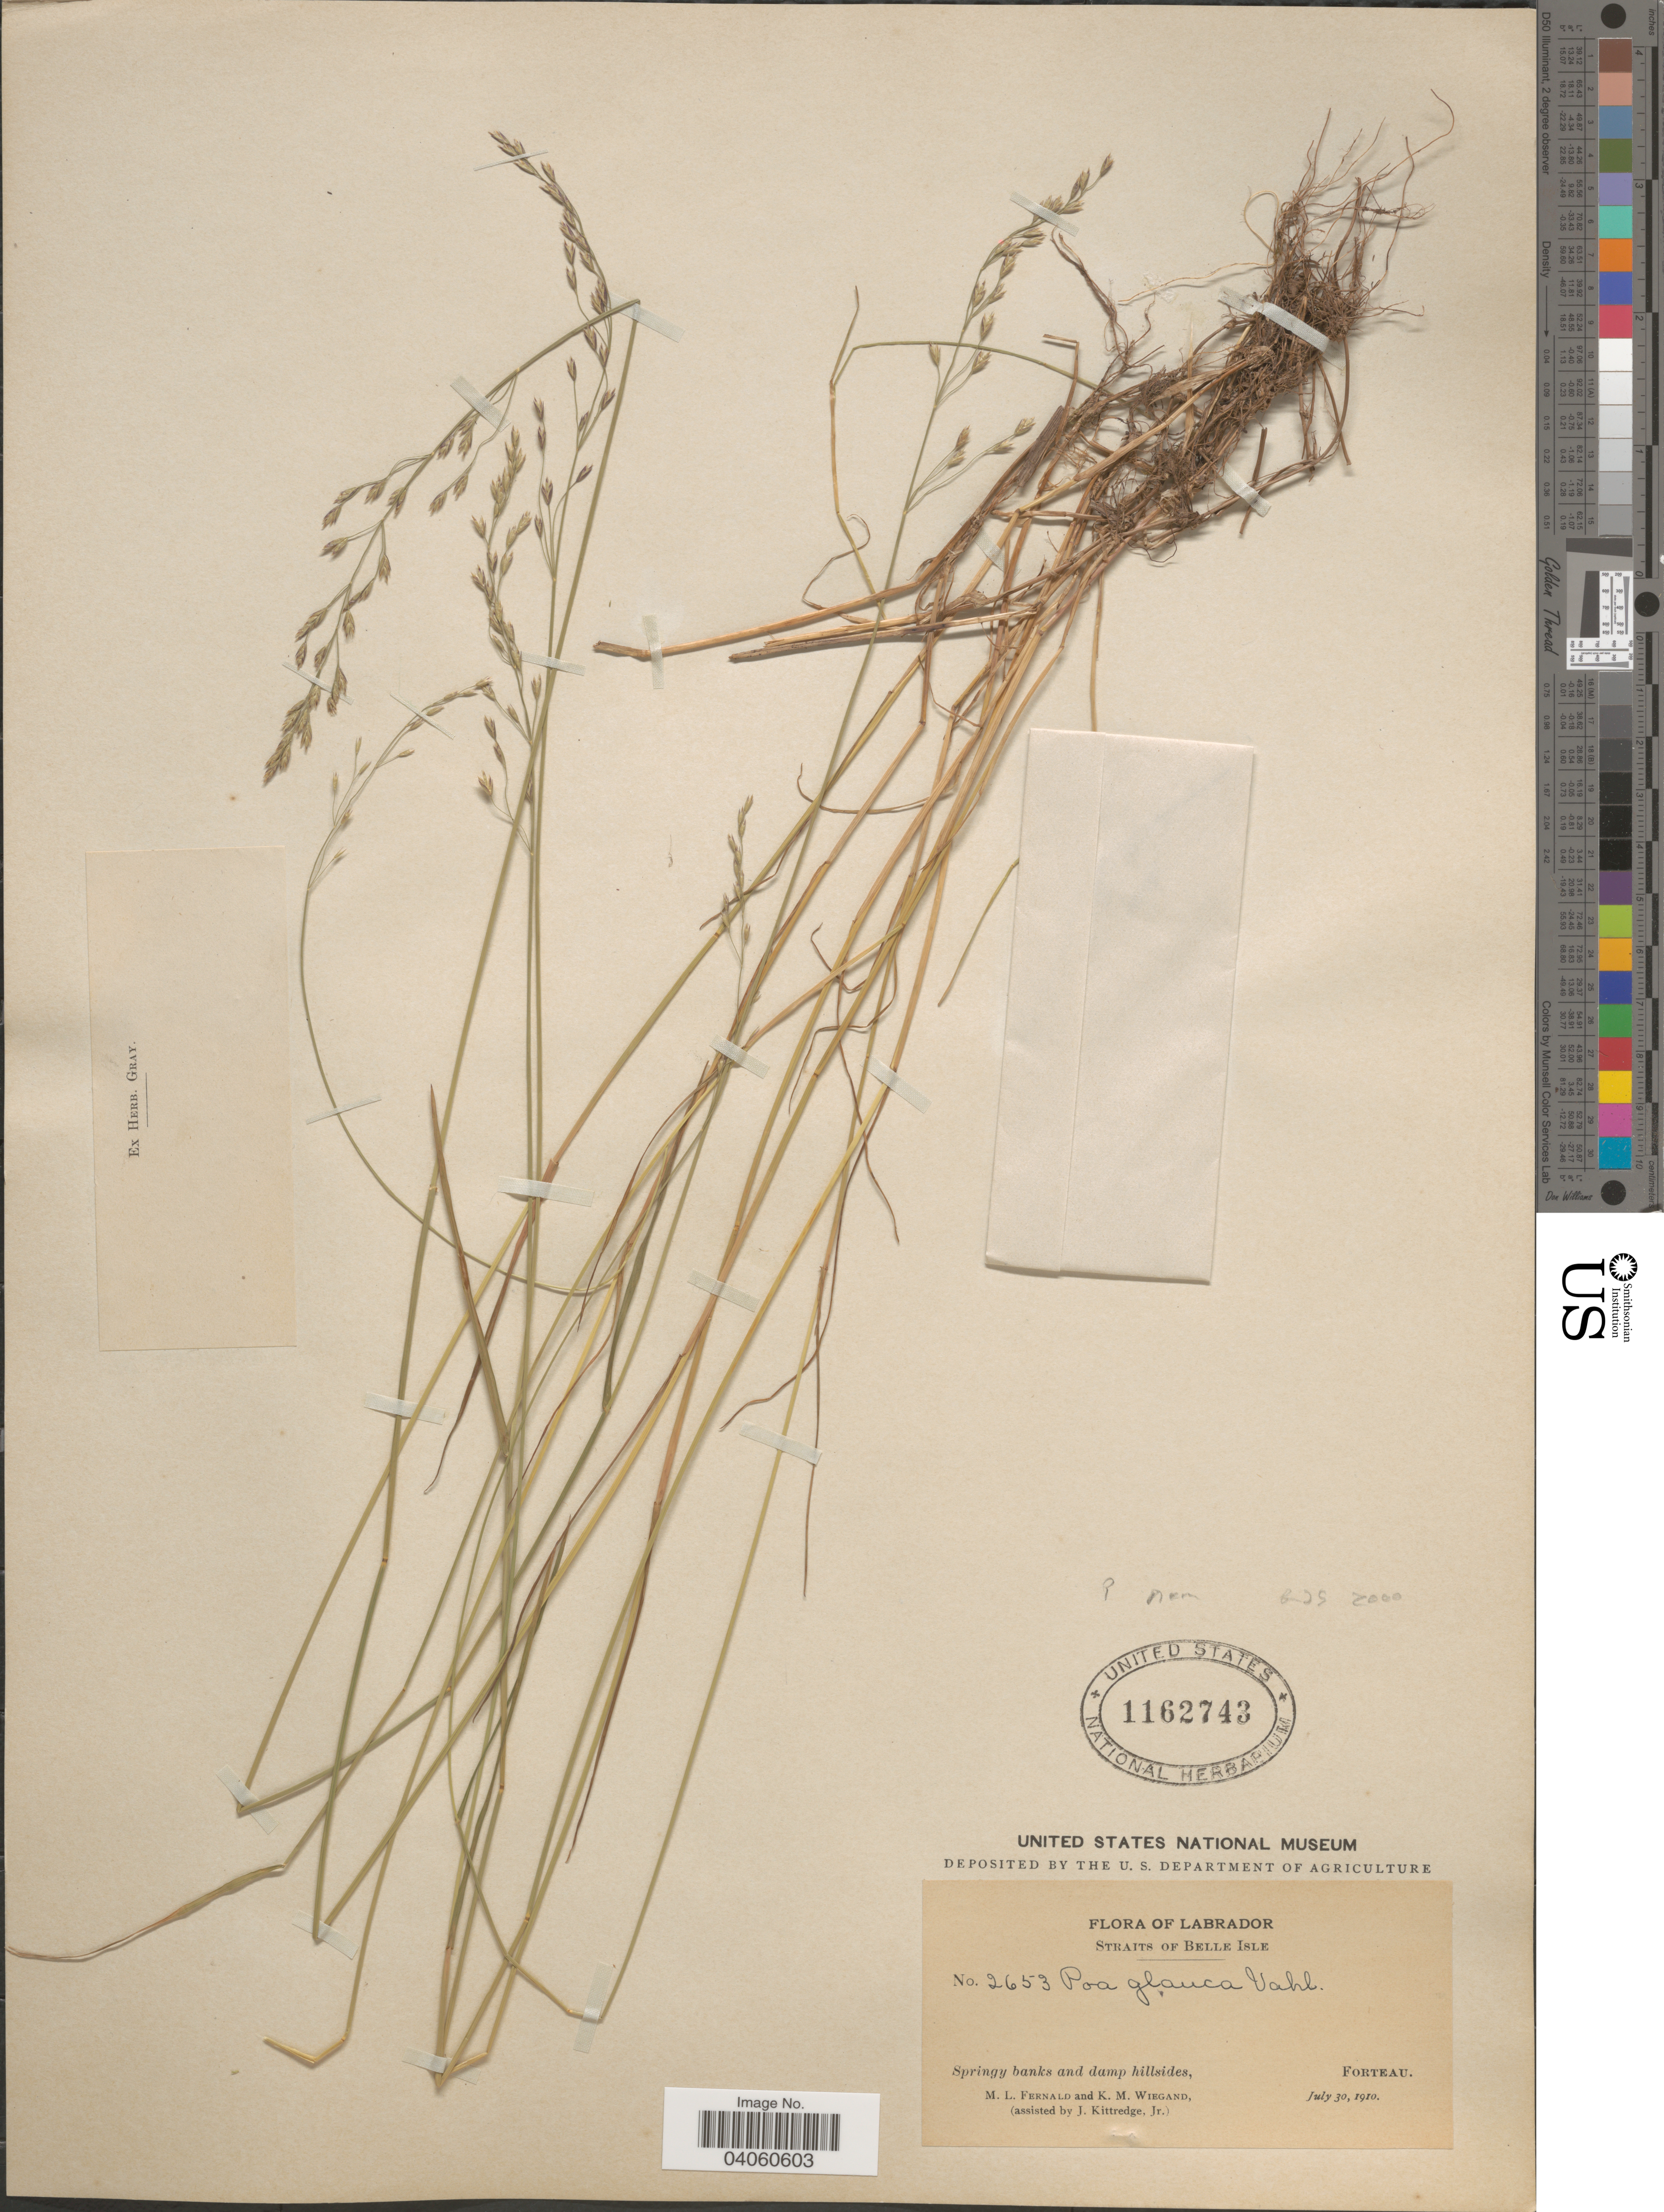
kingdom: Plantae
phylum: Tracheophyta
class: Liliopsida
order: Poales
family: Poaceae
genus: Poa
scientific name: Poa nemoralis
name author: L.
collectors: M. L. Fernald, K. M. Wiegand & J. Kittredge Jr.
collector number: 2653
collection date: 1910-07-30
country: Canada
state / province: Newfoundland and Labrador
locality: Labrador. Straits of Belle Isle. Springy banks and damp hillsides, Forteau.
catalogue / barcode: US 1162743